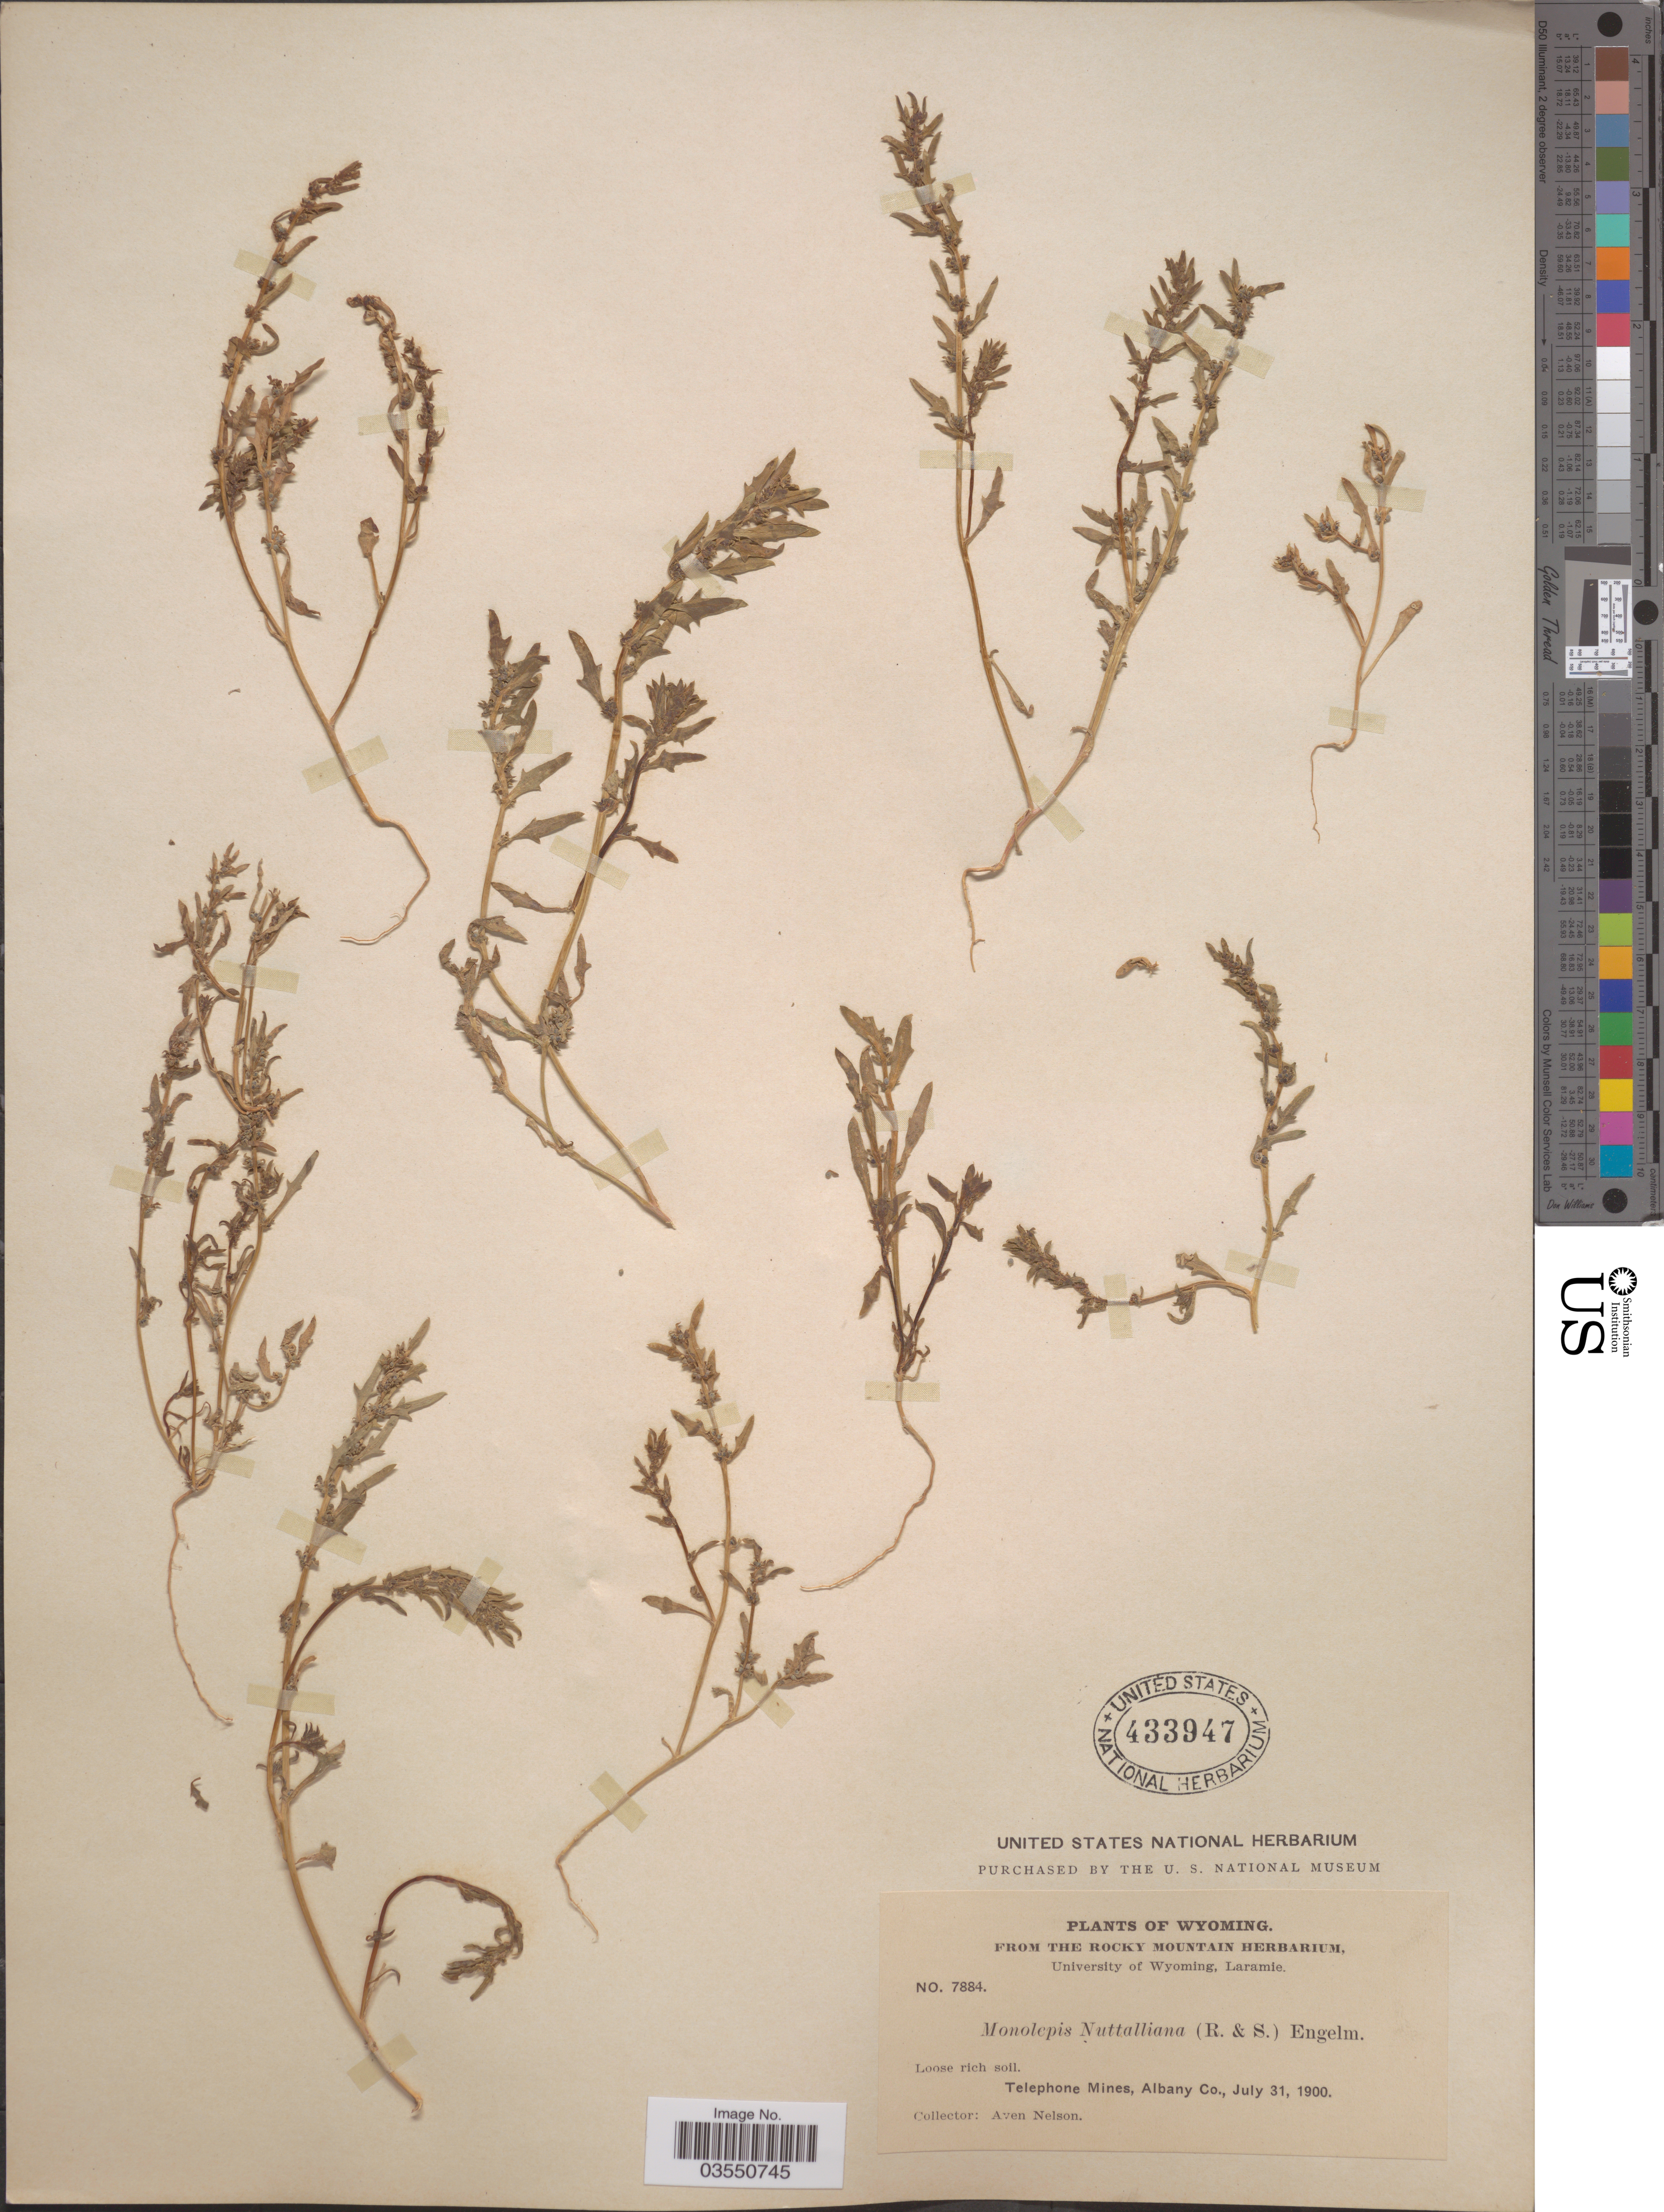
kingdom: Plantae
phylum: Tracheophyta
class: Magnoliopsida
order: Caryophyllales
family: Amaranthaceae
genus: Blitum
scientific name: Blitum nuttallianum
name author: Schult.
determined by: U.S. National Herbarium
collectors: A. Nelson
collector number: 7884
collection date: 1900-07-31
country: United States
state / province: Wyoming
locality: Telephone Mines, Albany Co.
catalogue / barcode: US 433947